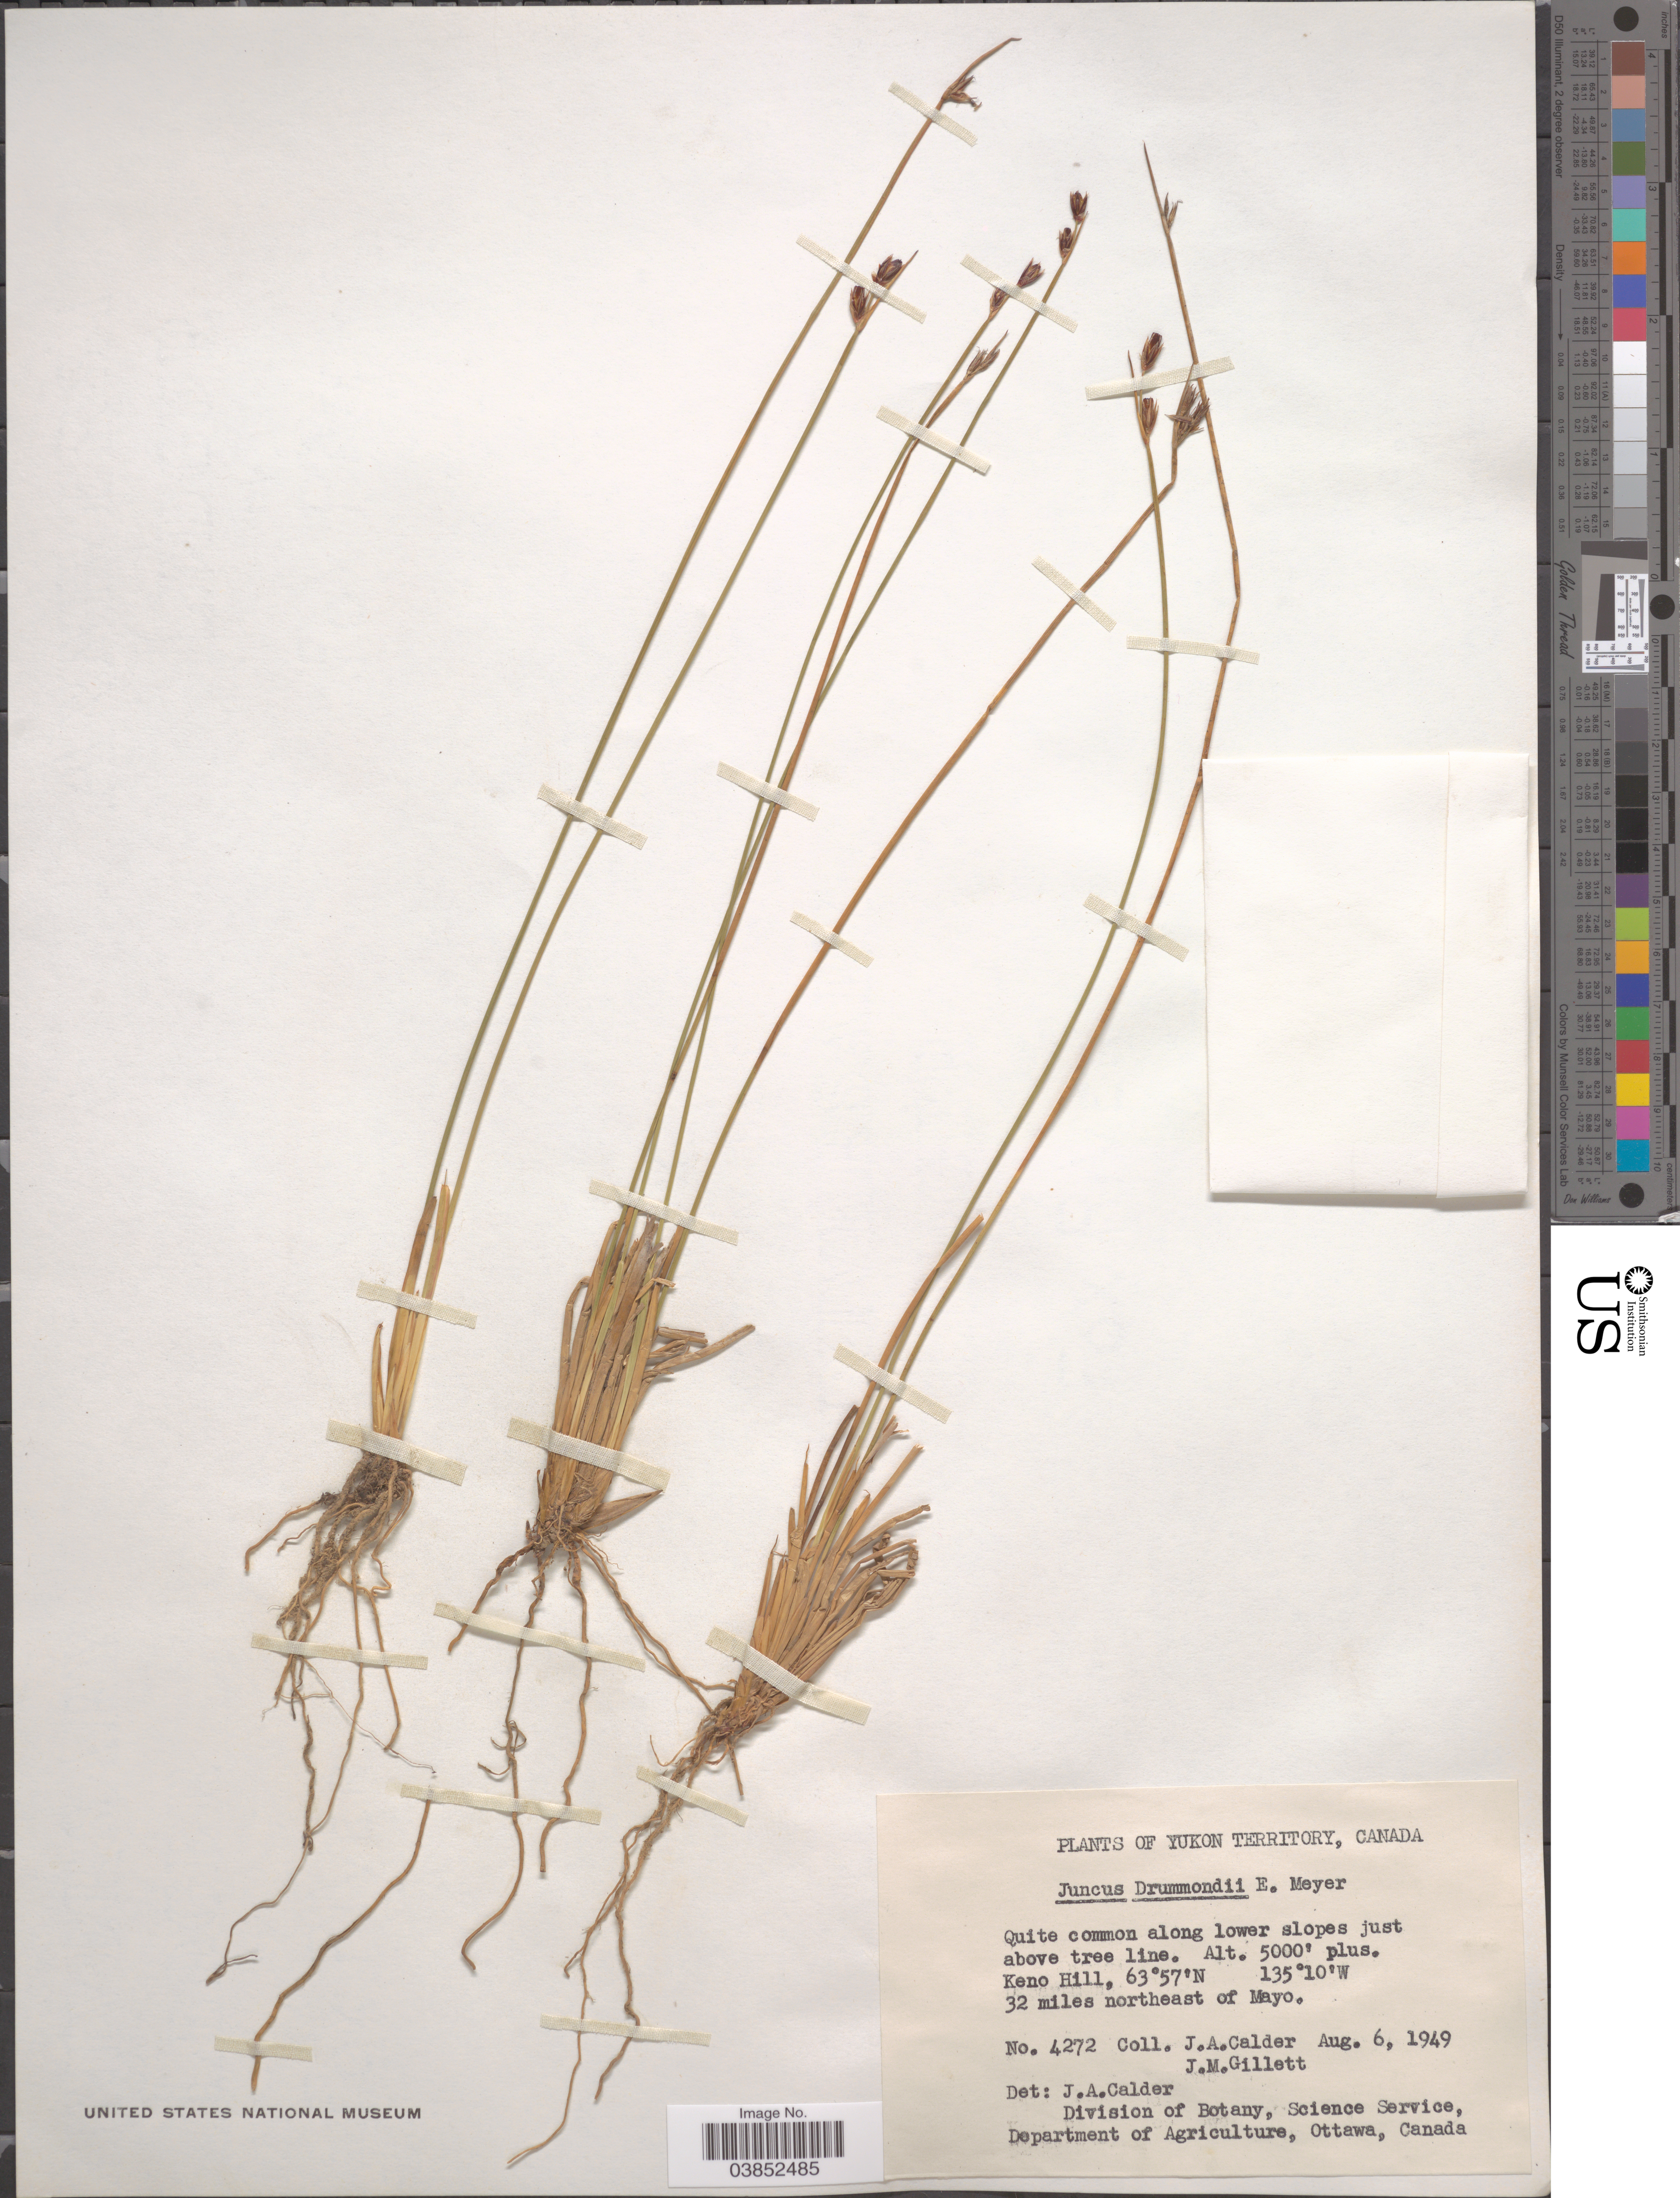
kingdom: Plantae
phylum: Tracheophyta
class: Liliopsida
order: Poales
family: Juncaceae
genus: Juncus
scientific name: Juncus drummondii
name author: E. Mey.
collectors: J. A. Calder & J. M. Gillett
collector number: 4272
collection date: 1949-08-06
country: Canada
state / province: Yukon Territory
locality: Along lower slopes just above tree line. Keno Hill, 32 miles northeast of Mayo.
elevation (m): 1524